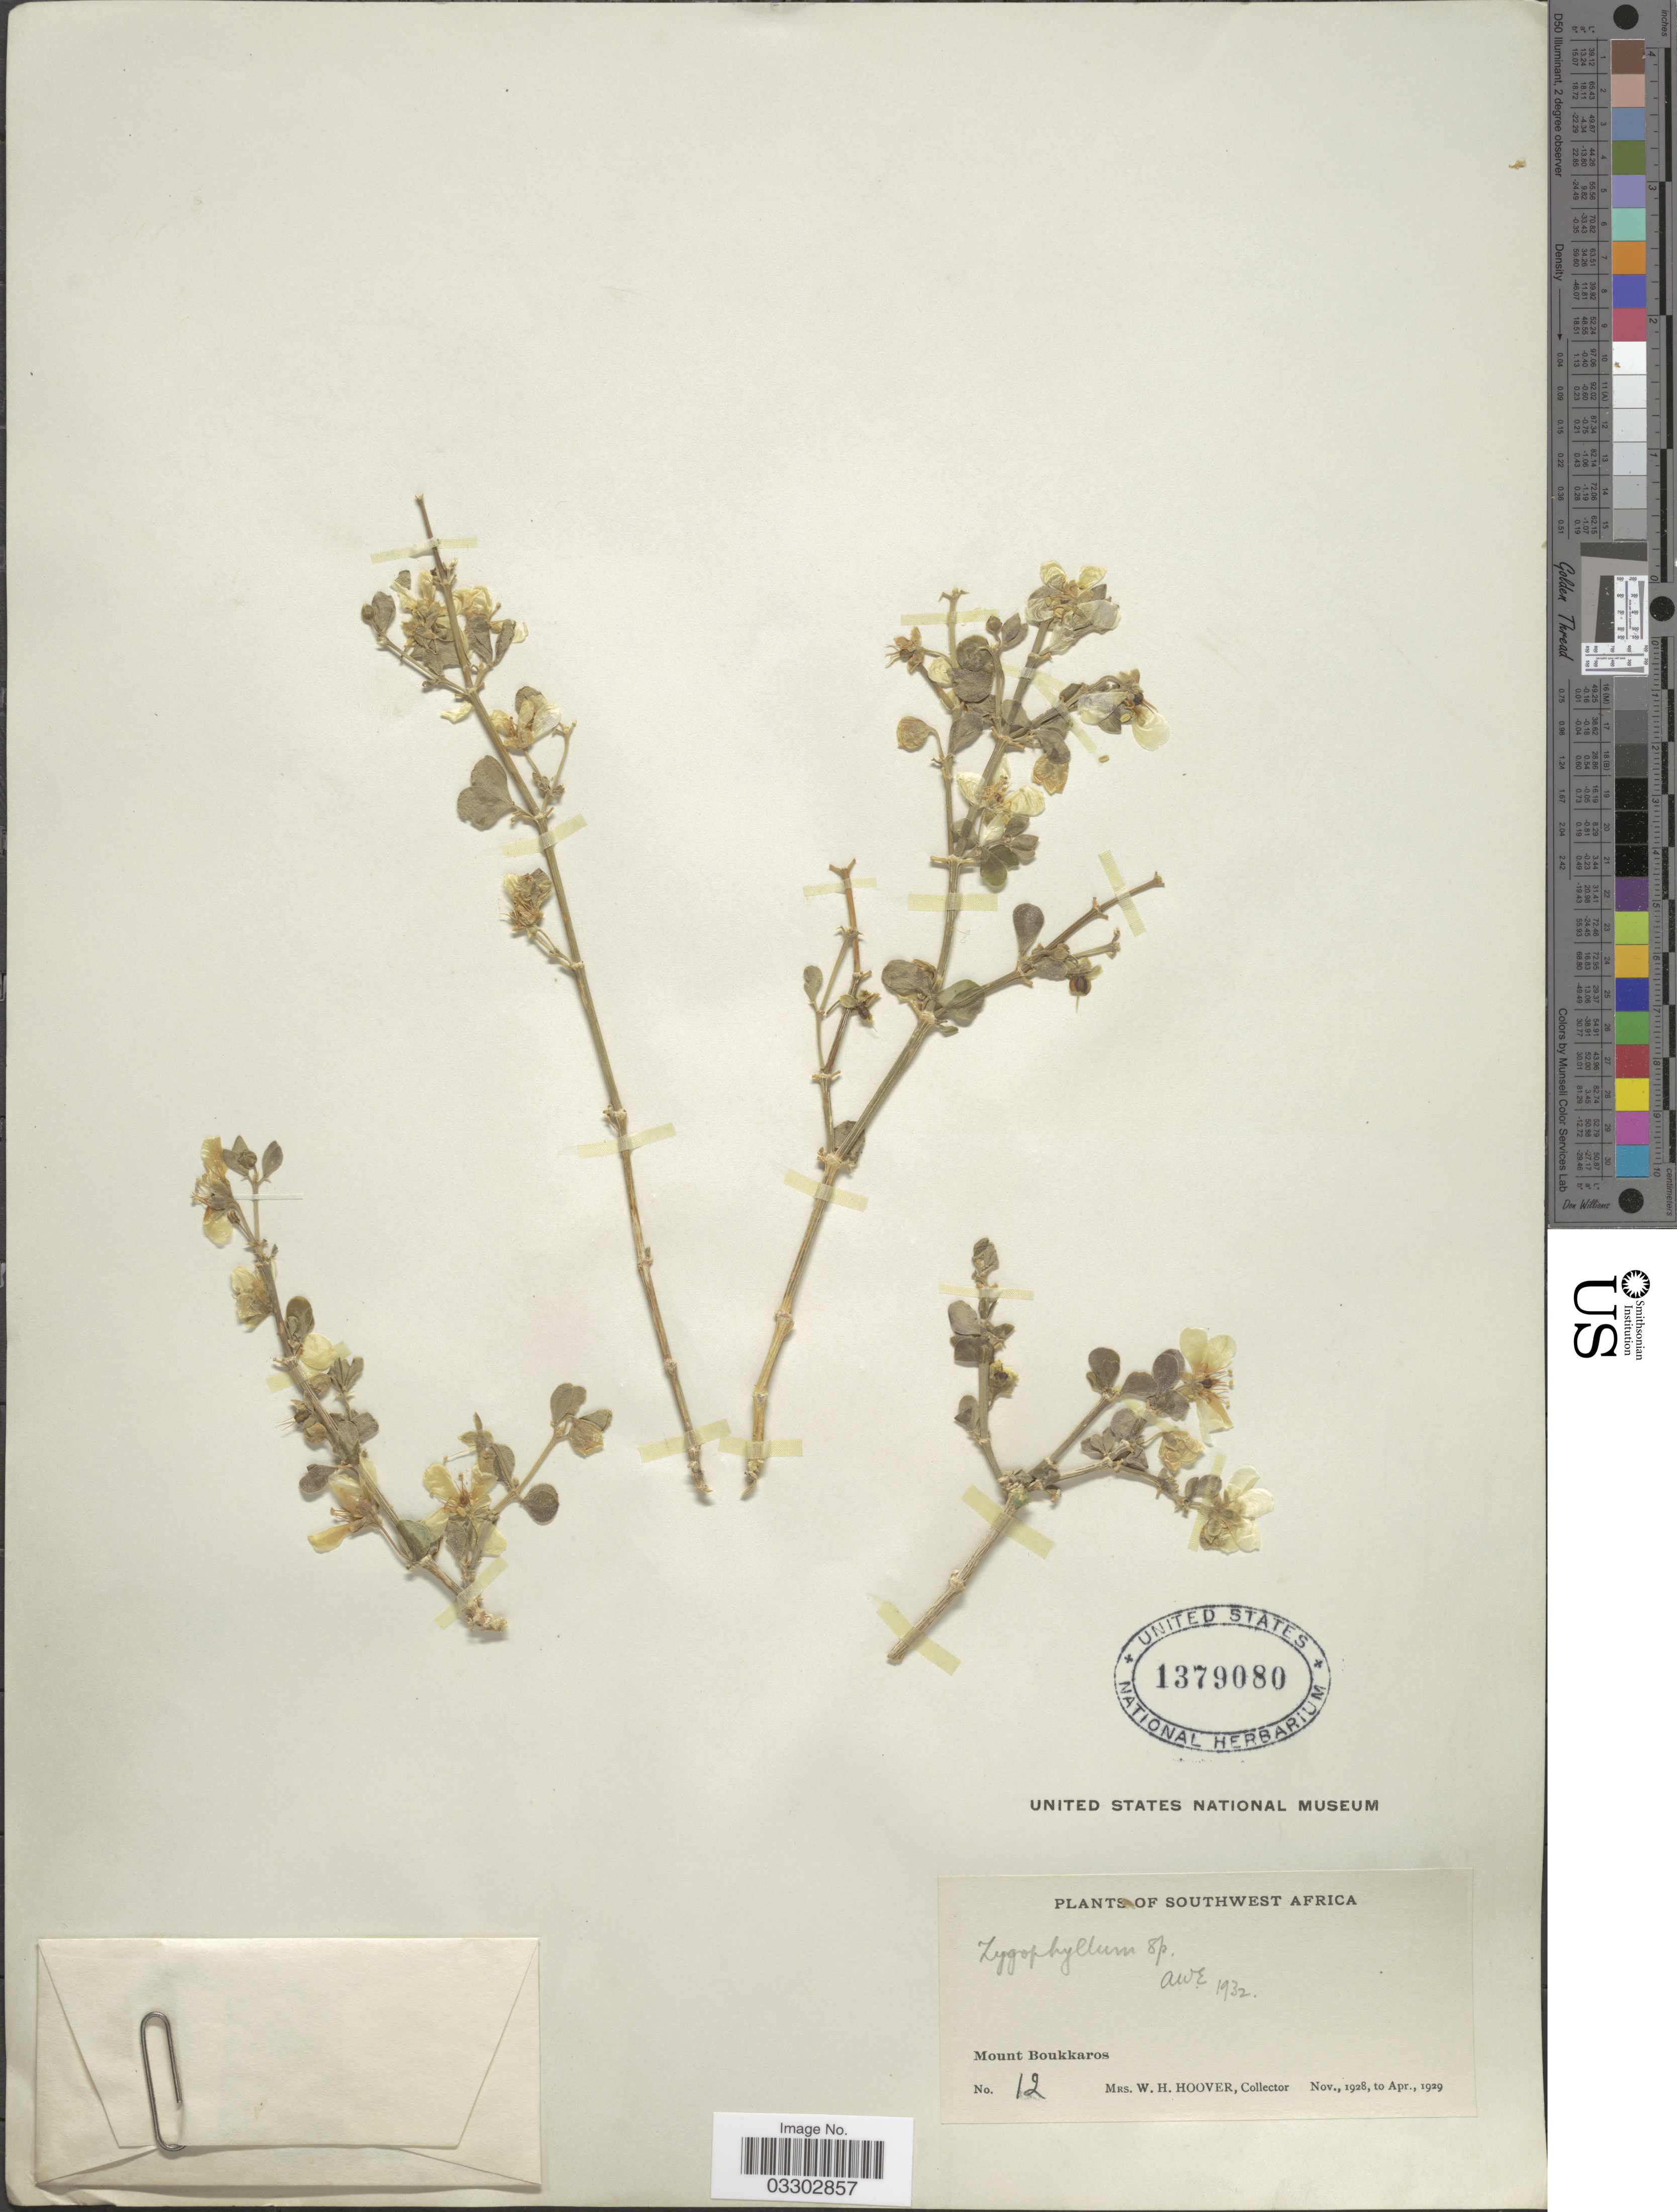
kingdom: Plantae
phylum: Tracheophyta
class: Magnoliopsida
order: Zygophyllales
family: Zygophyllaceae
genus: Zygophyllum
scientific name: Zygophyllum sp.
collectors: W. Hoover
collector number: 12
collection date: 1928-11/1929-04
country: Namibia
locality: Southwest Africa. Mount Boukkaros.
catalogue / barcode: US 1379080